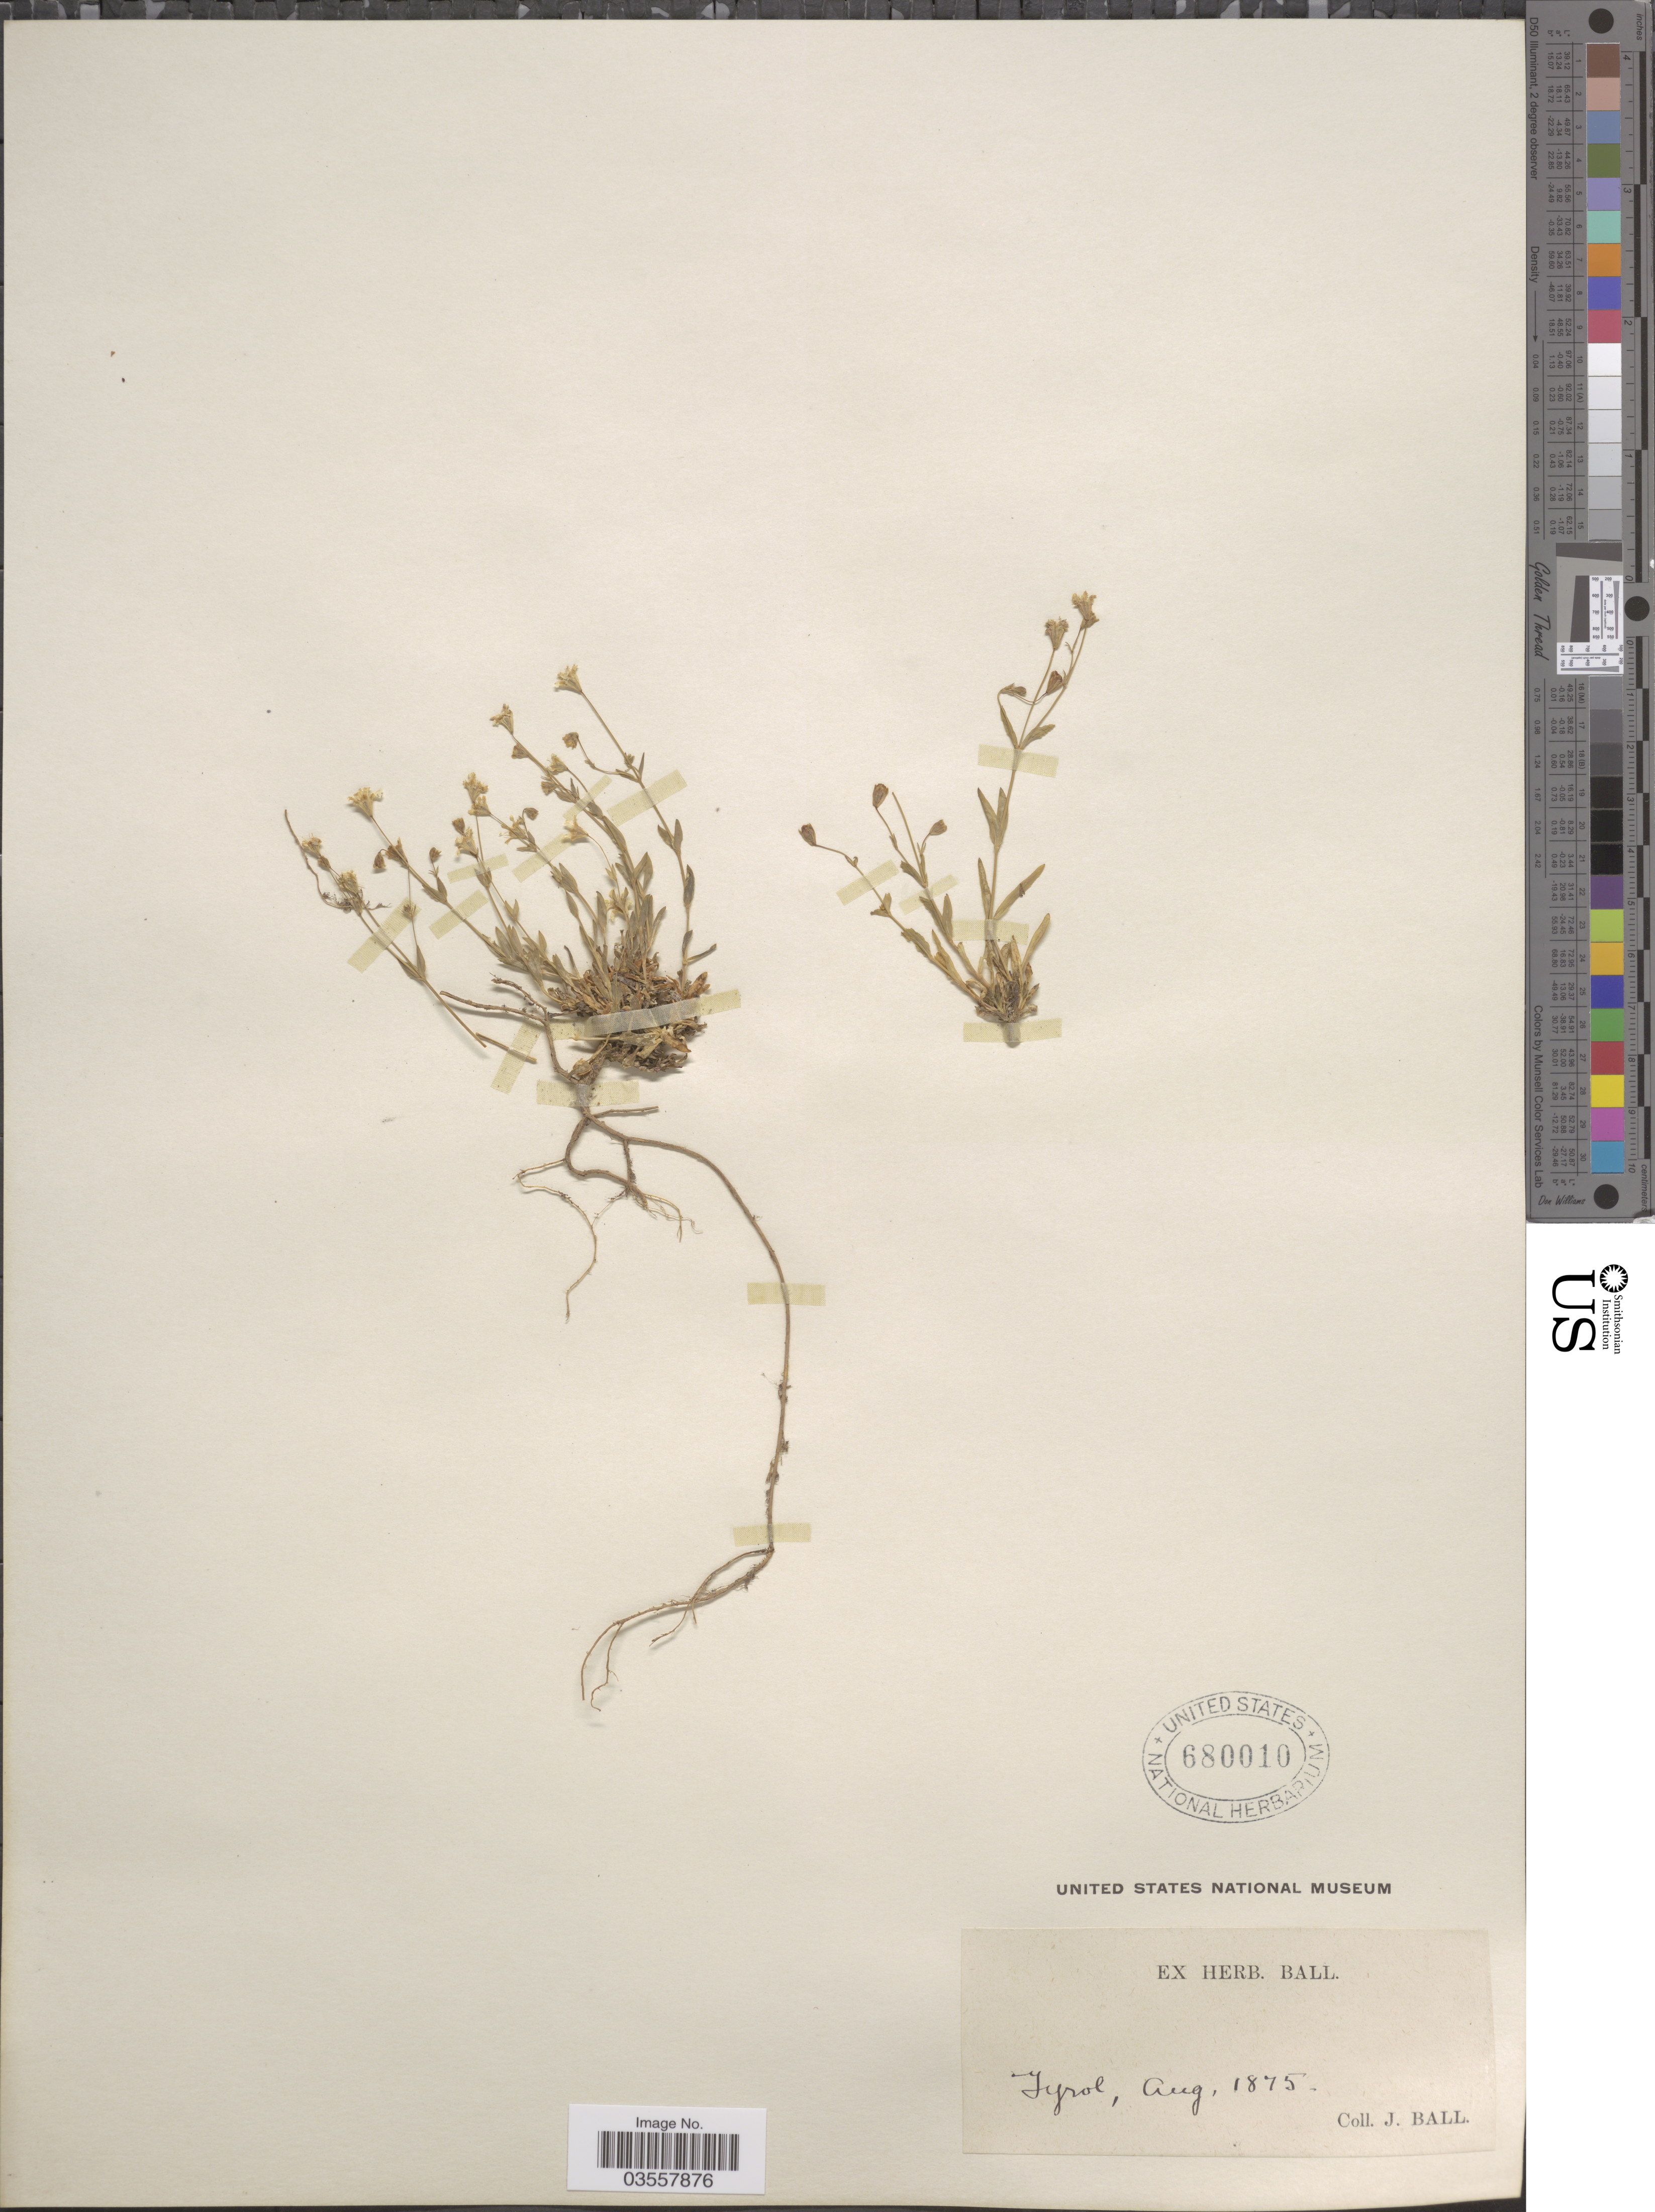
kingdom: Plantae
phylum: Tracheophyta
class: Magnoliopsida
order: Caryophyllales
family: Caryophyllaceae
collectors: J. Ball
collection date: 1875-08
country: Austria / Italy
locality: Tyrol.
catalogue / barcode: US 680010